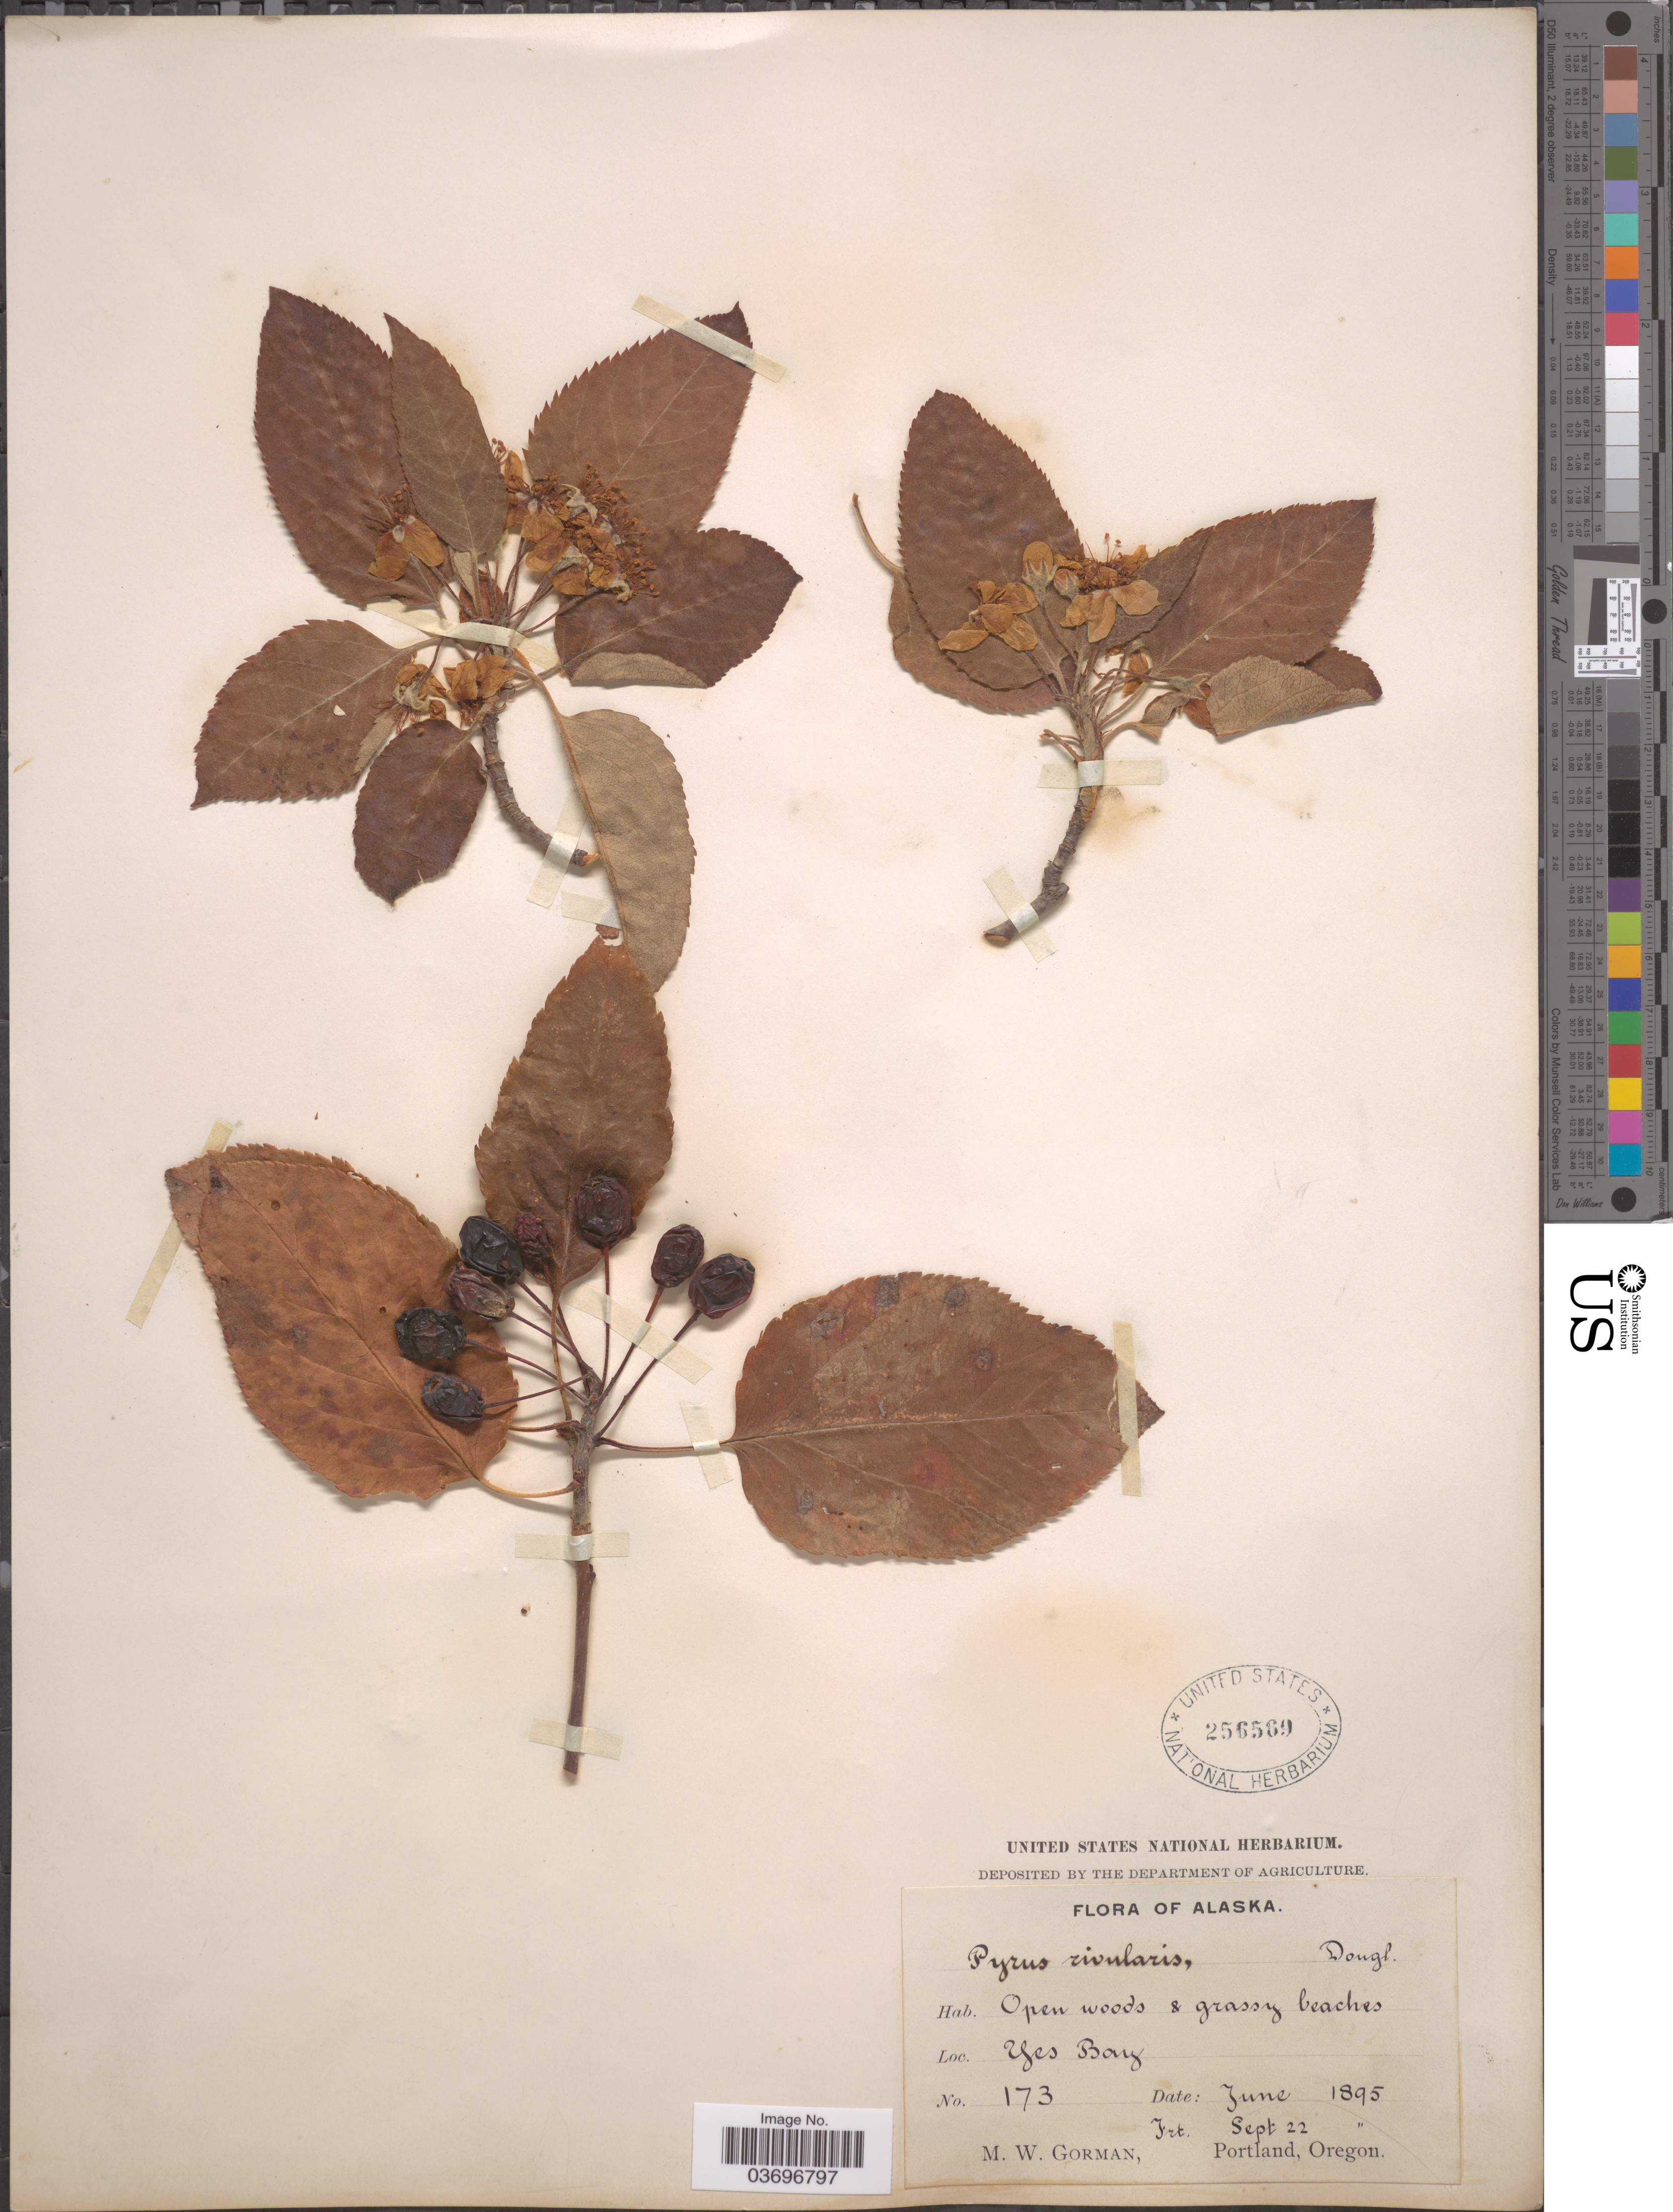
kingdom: Plantae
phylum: Tracheophyta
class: Magnoliopsida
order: Rosales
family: Rosaceae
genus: Malus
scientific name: Malus diversifolia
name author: (Bong.) M. Roem.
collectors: M. W. Gorman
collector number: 173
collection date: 1895-06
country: United States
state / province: Alaska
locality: Yes Bay.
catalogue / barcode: US 256569